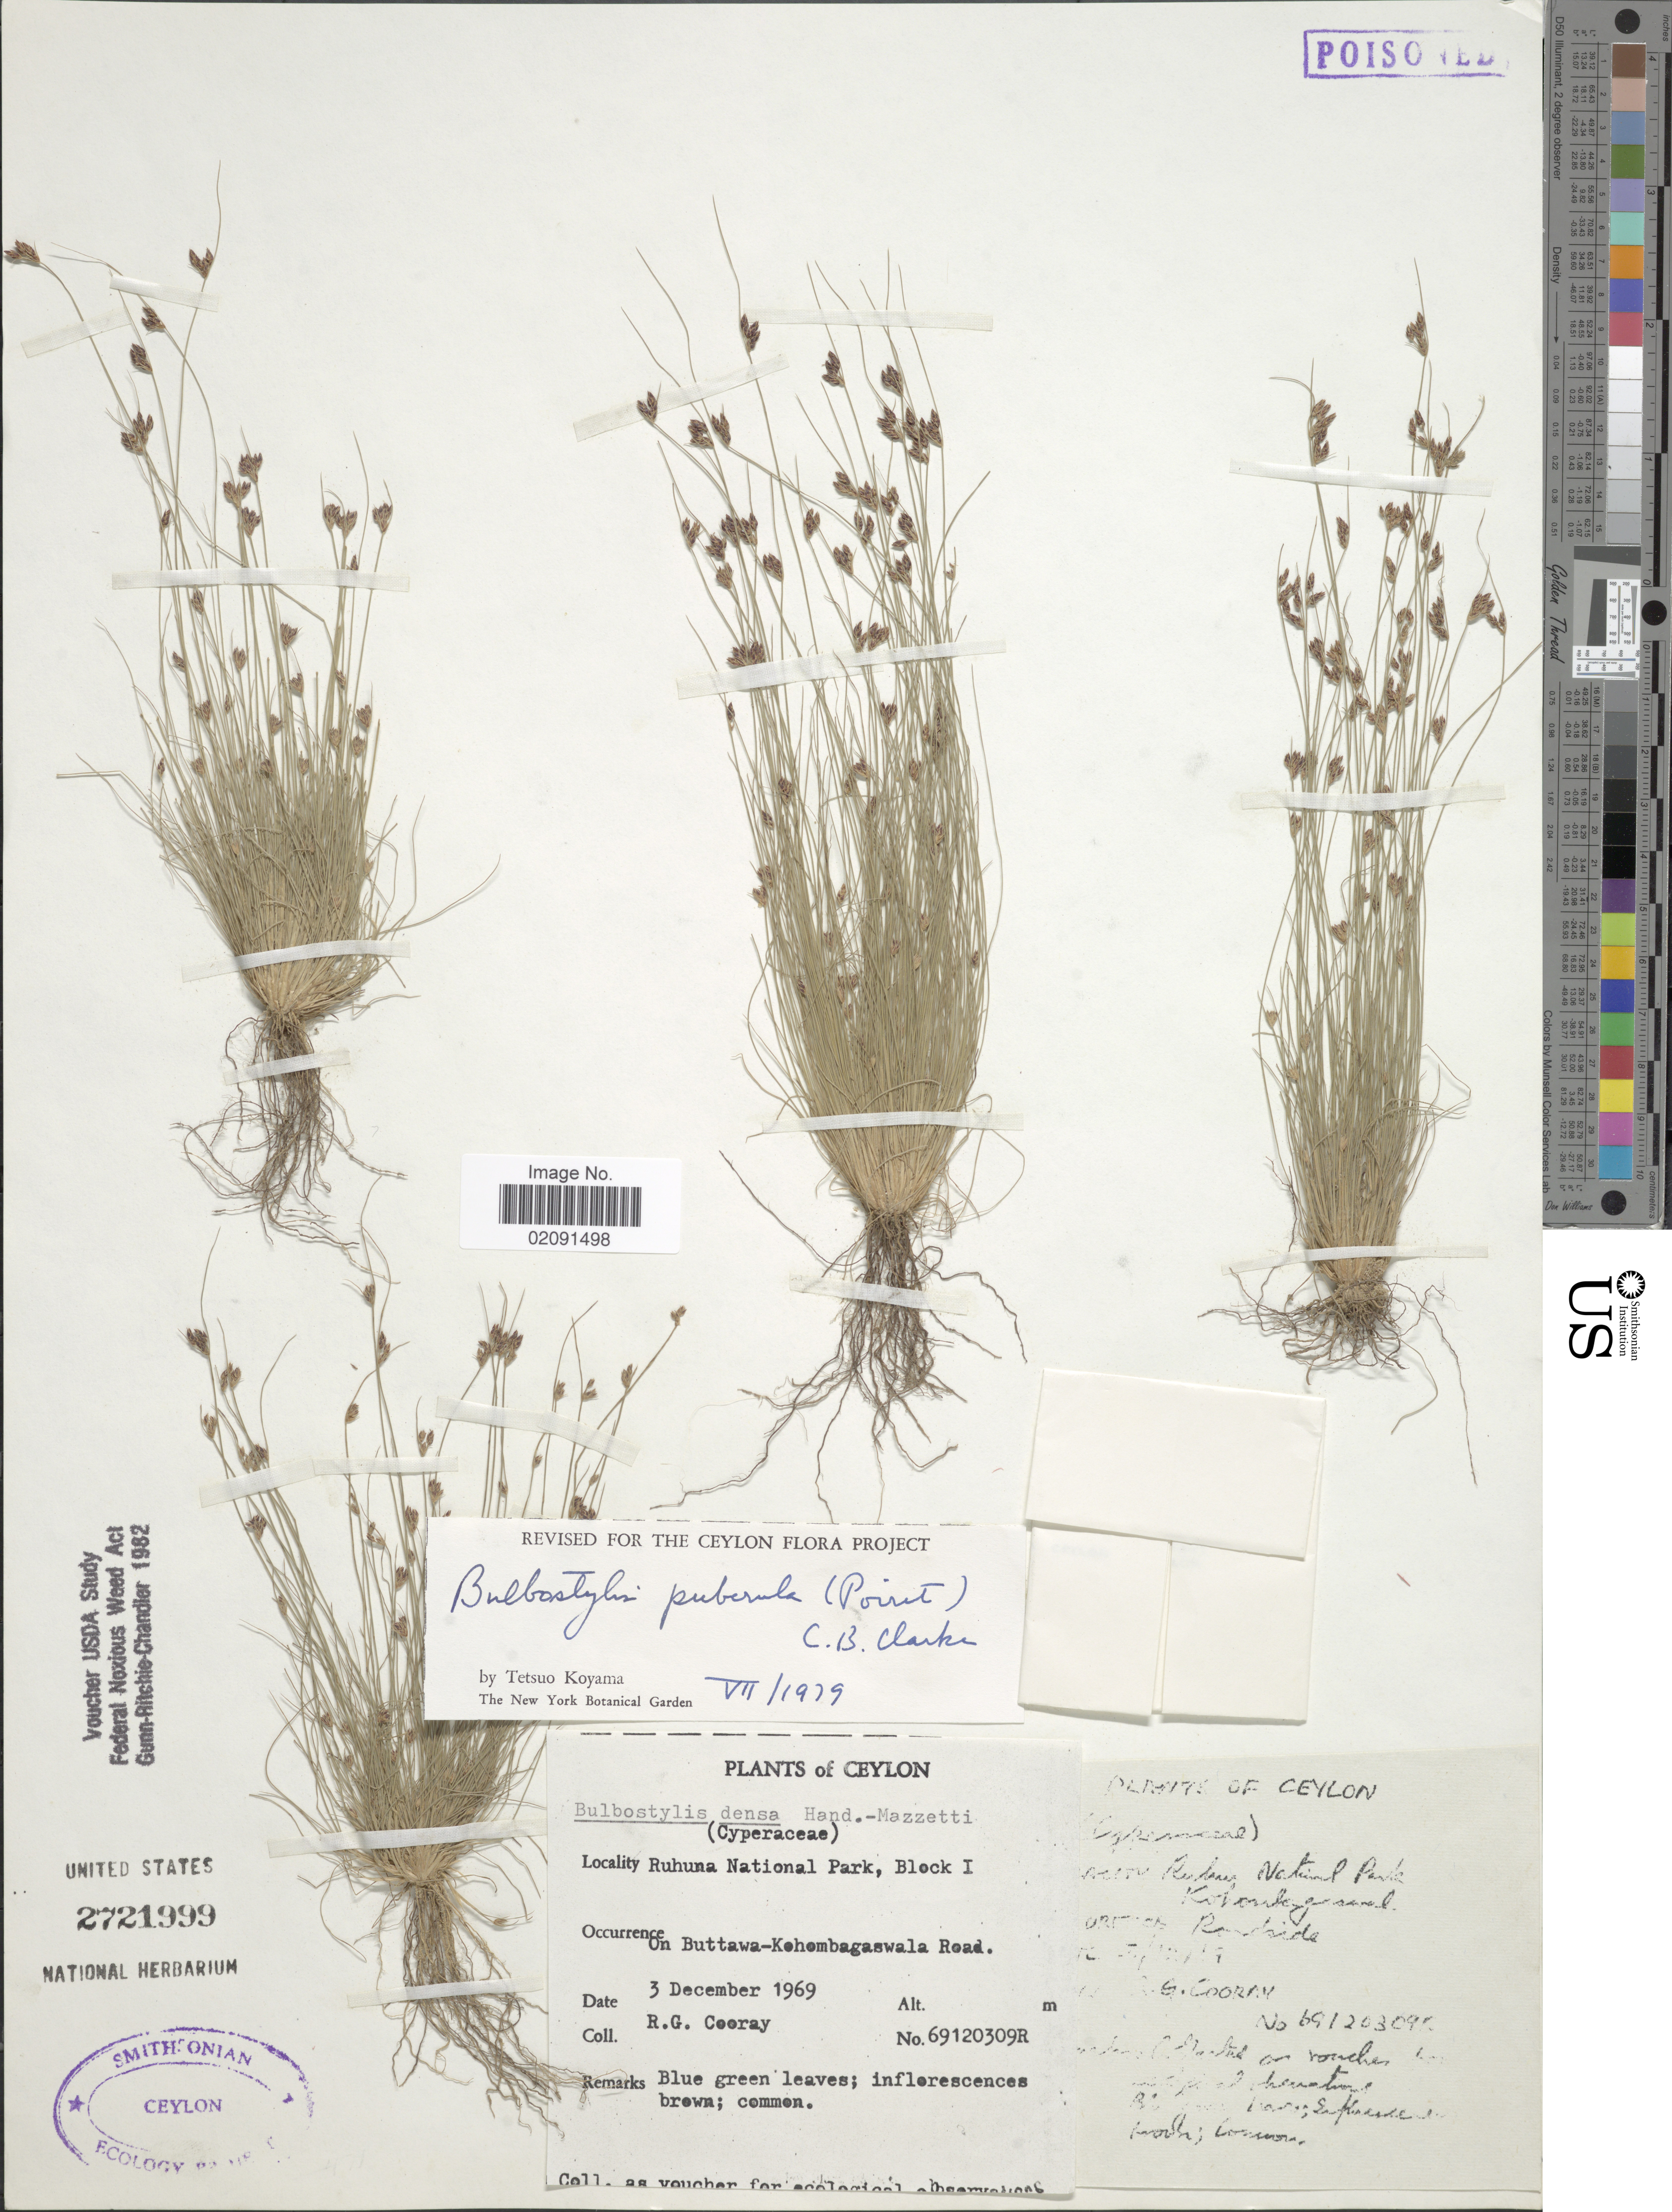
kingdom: Plantae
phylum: Tracheophyta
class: Liliopsida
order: Poales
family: Cyperaceae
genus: Bulbostylis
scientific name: Bulbostylis sp.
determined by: Strong, Mark T., (BOT), Smithsonian Institution - National Museum of Natural History (UNITED STATES)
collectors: R. Cooray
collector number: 69120309R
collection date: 1969-12-03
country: Sri Lanka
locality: Ruhuna National Park, Block I, on Buttawa-Kohombagaswala Road.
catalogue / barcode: US 2721999